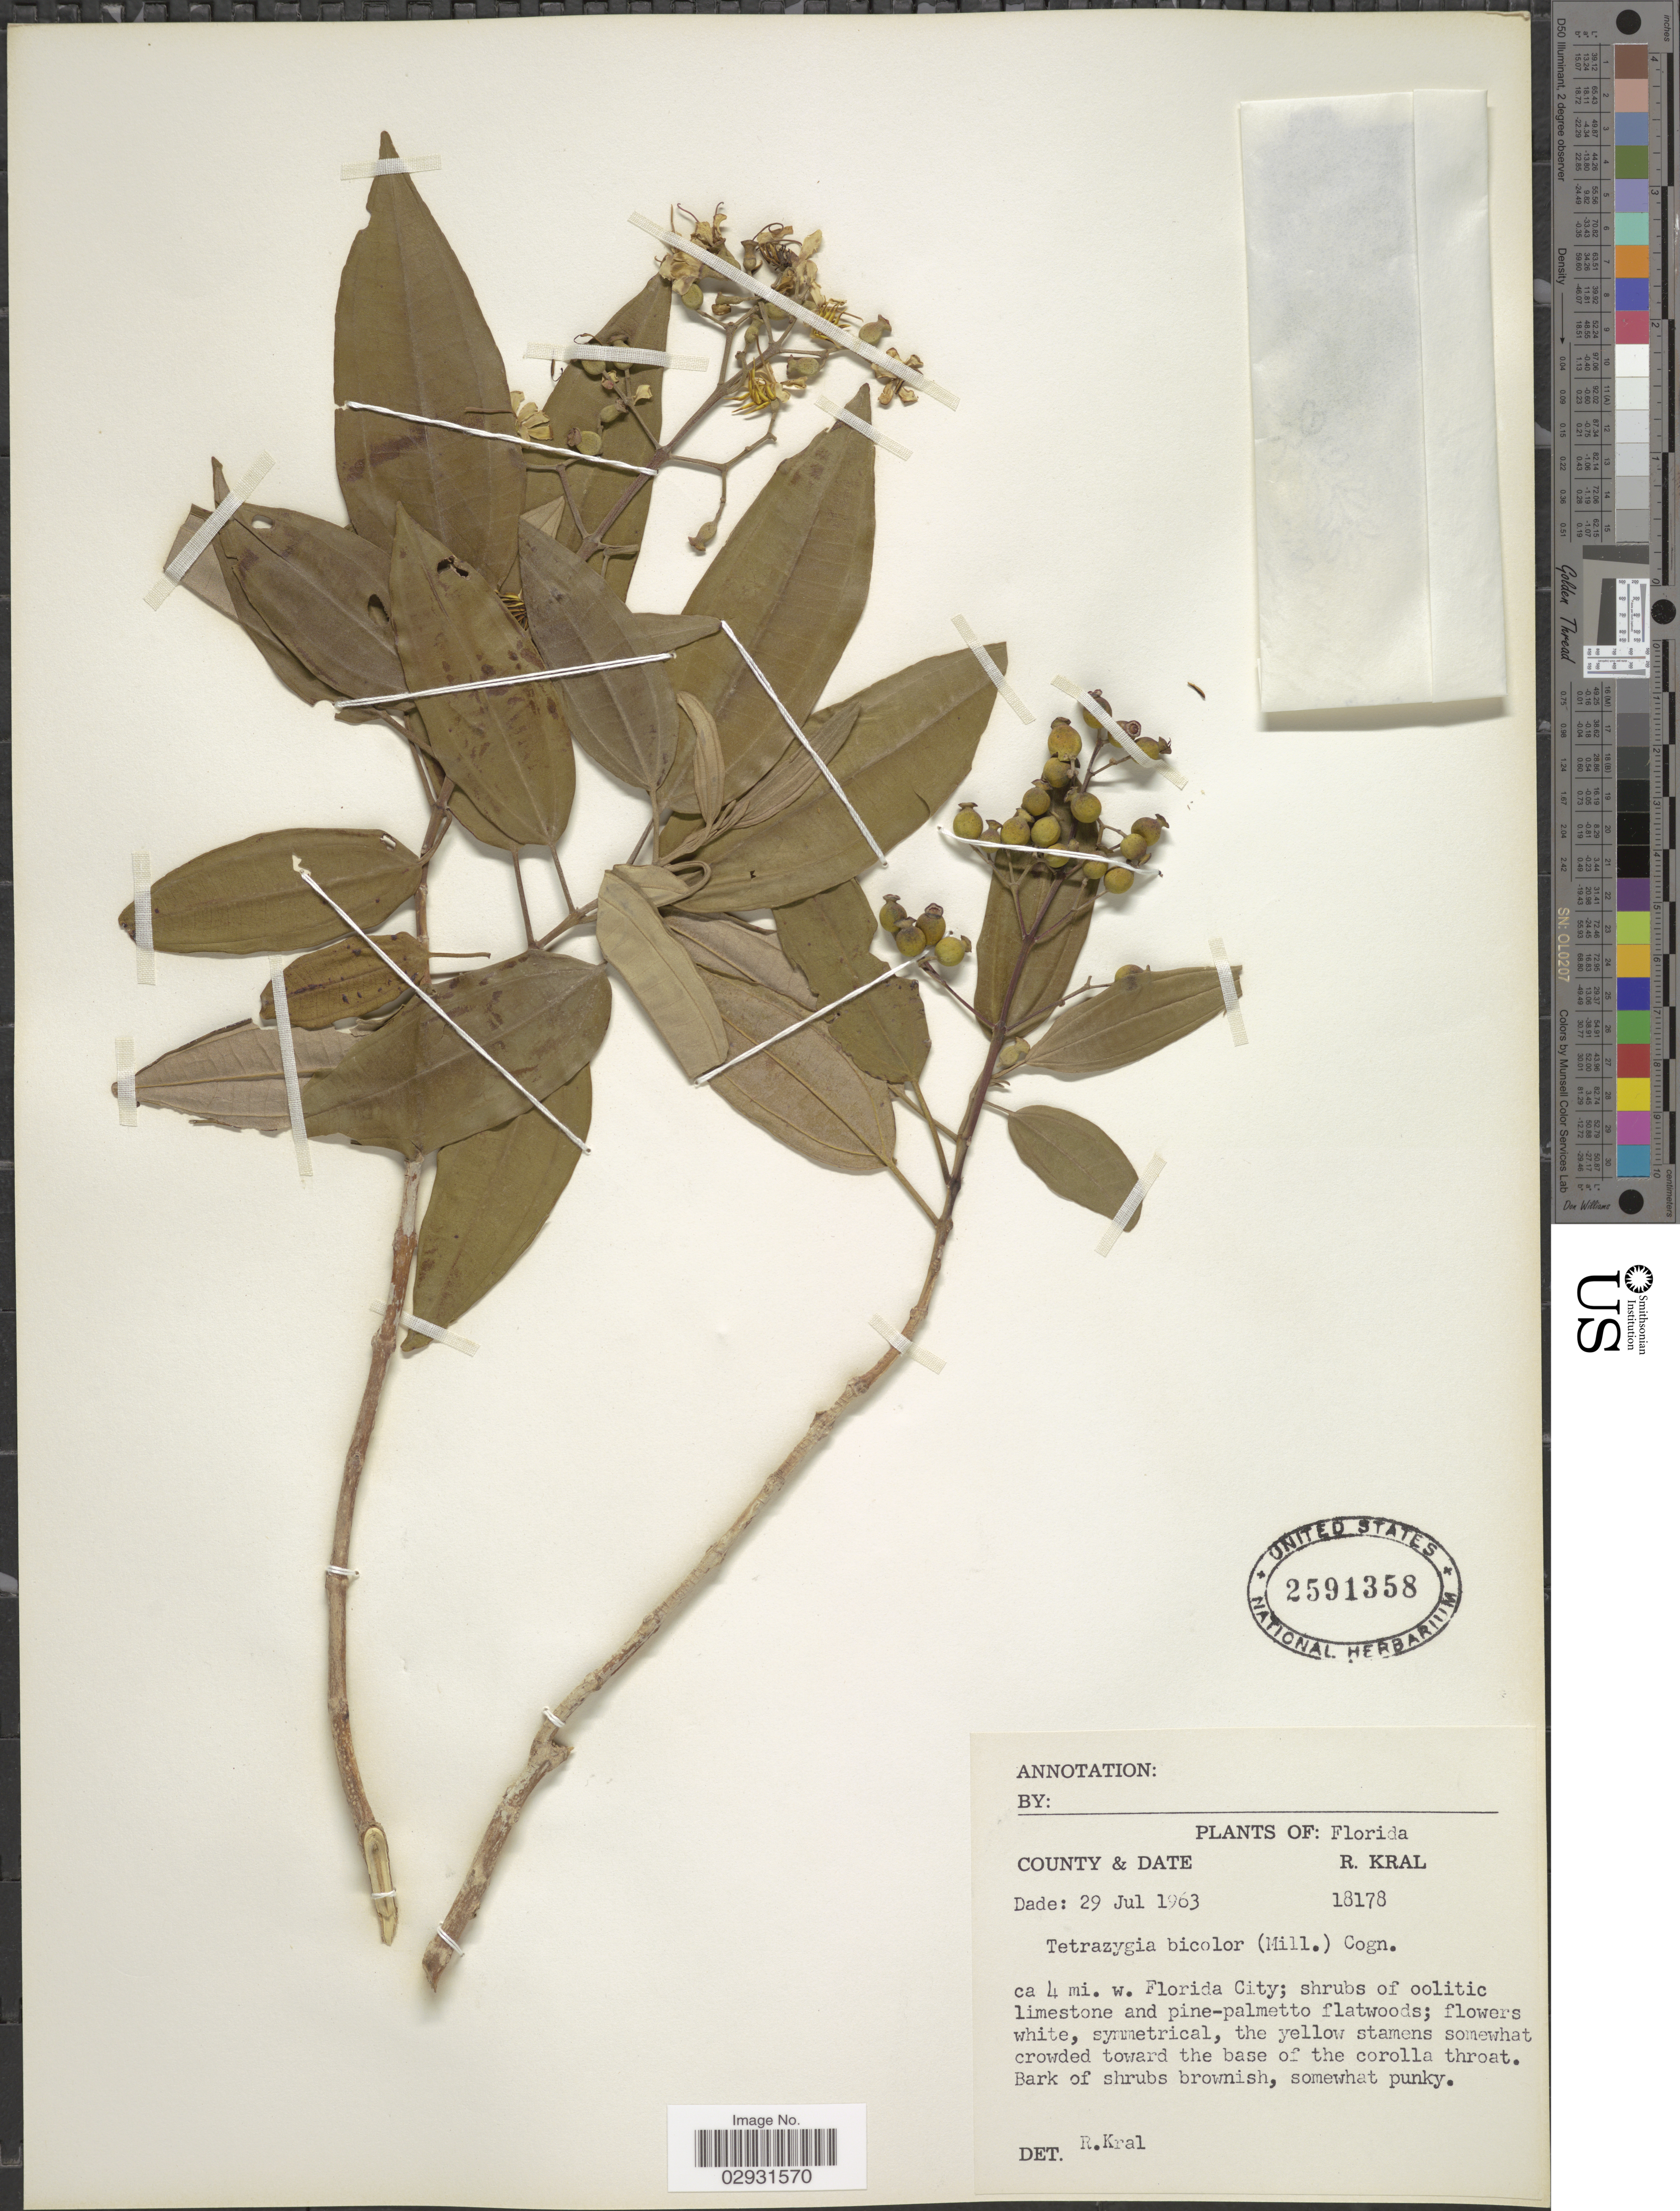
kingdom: Plantae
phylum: Tracheophyta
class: Magnoliopsida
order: Myrtales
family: Melastomataceae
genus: Tetrazygia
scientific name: Tetrazygia bicolor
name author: (Mill.) Cogn.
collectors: R. Kral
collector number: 18178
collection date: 1963-07-29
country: United States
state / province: Florida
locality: Ca 4 mi. w. Florida City.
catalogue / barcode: US 2591358